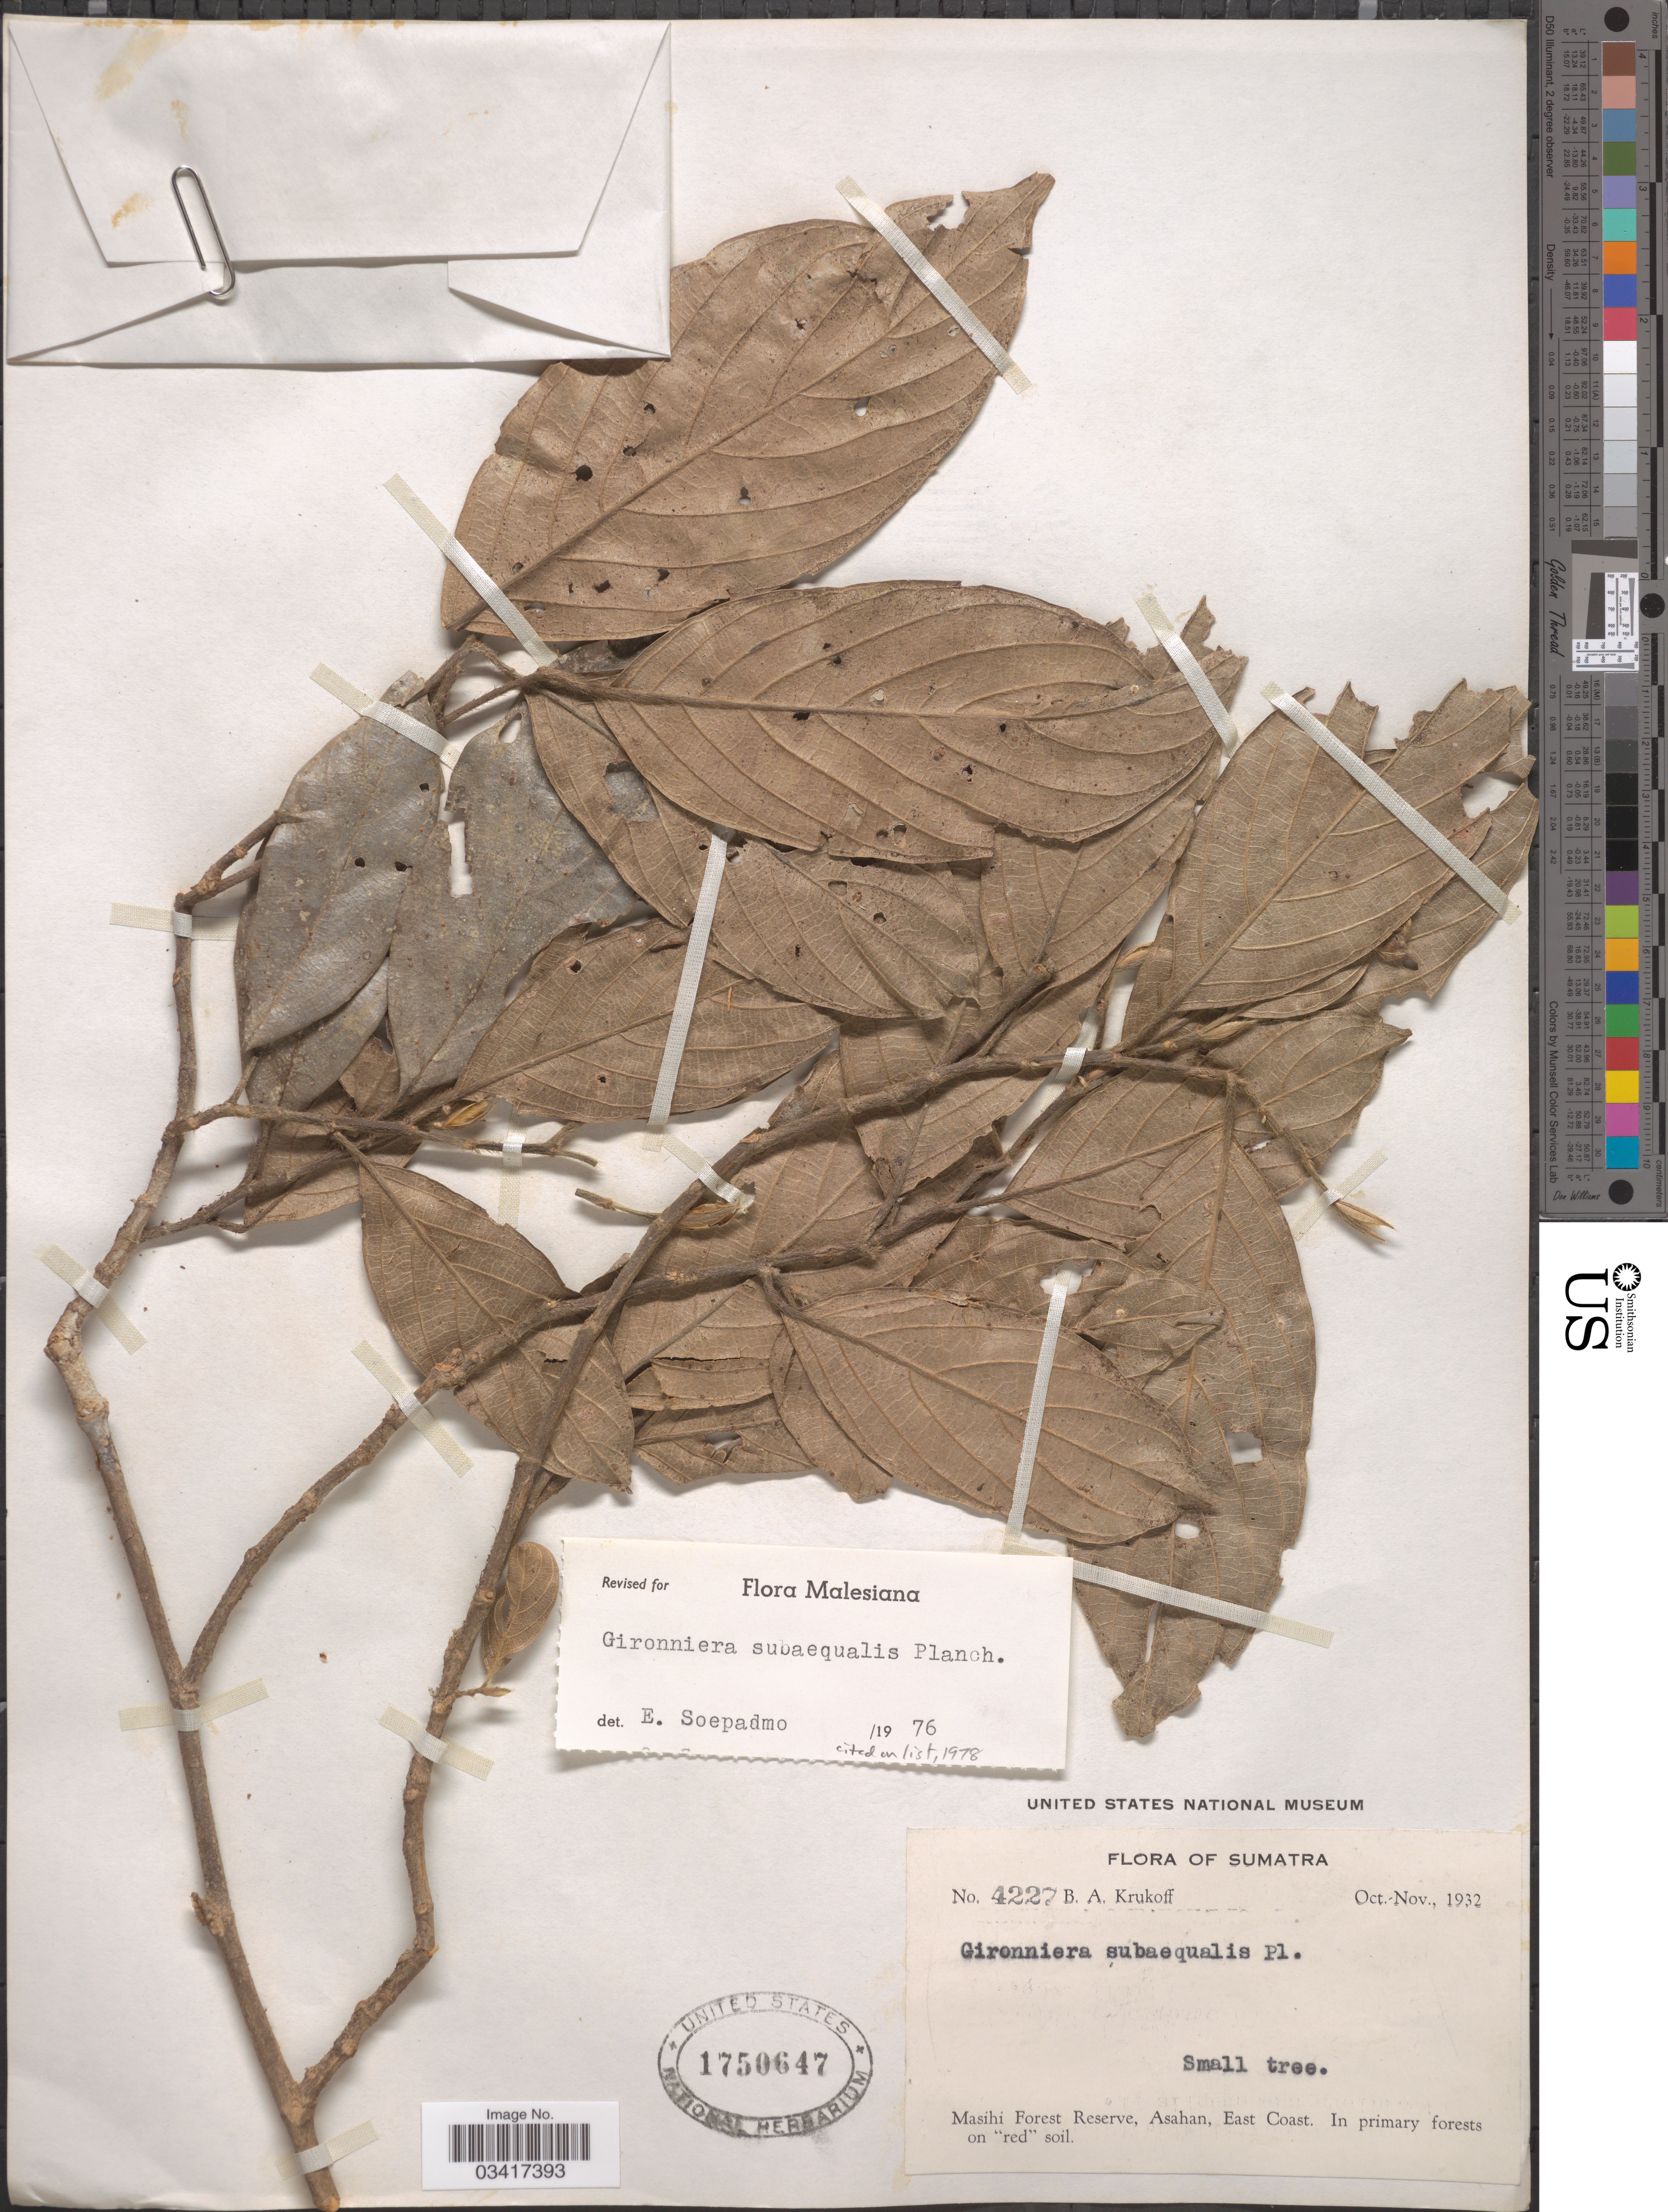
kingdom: Plantae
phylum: Tracheophyta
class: Magnoliopsida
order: Rosales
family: Cannabaceae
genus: Gironniera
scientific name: Gironniera subaequalis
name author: Planch.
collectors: B. A. Krukoff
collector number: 4227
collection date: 1932-10/1932-11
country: Indonesia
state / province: Sumatra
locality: Masihi Forest Reserve, Asahan, East Coast.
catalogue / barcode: US 1750647